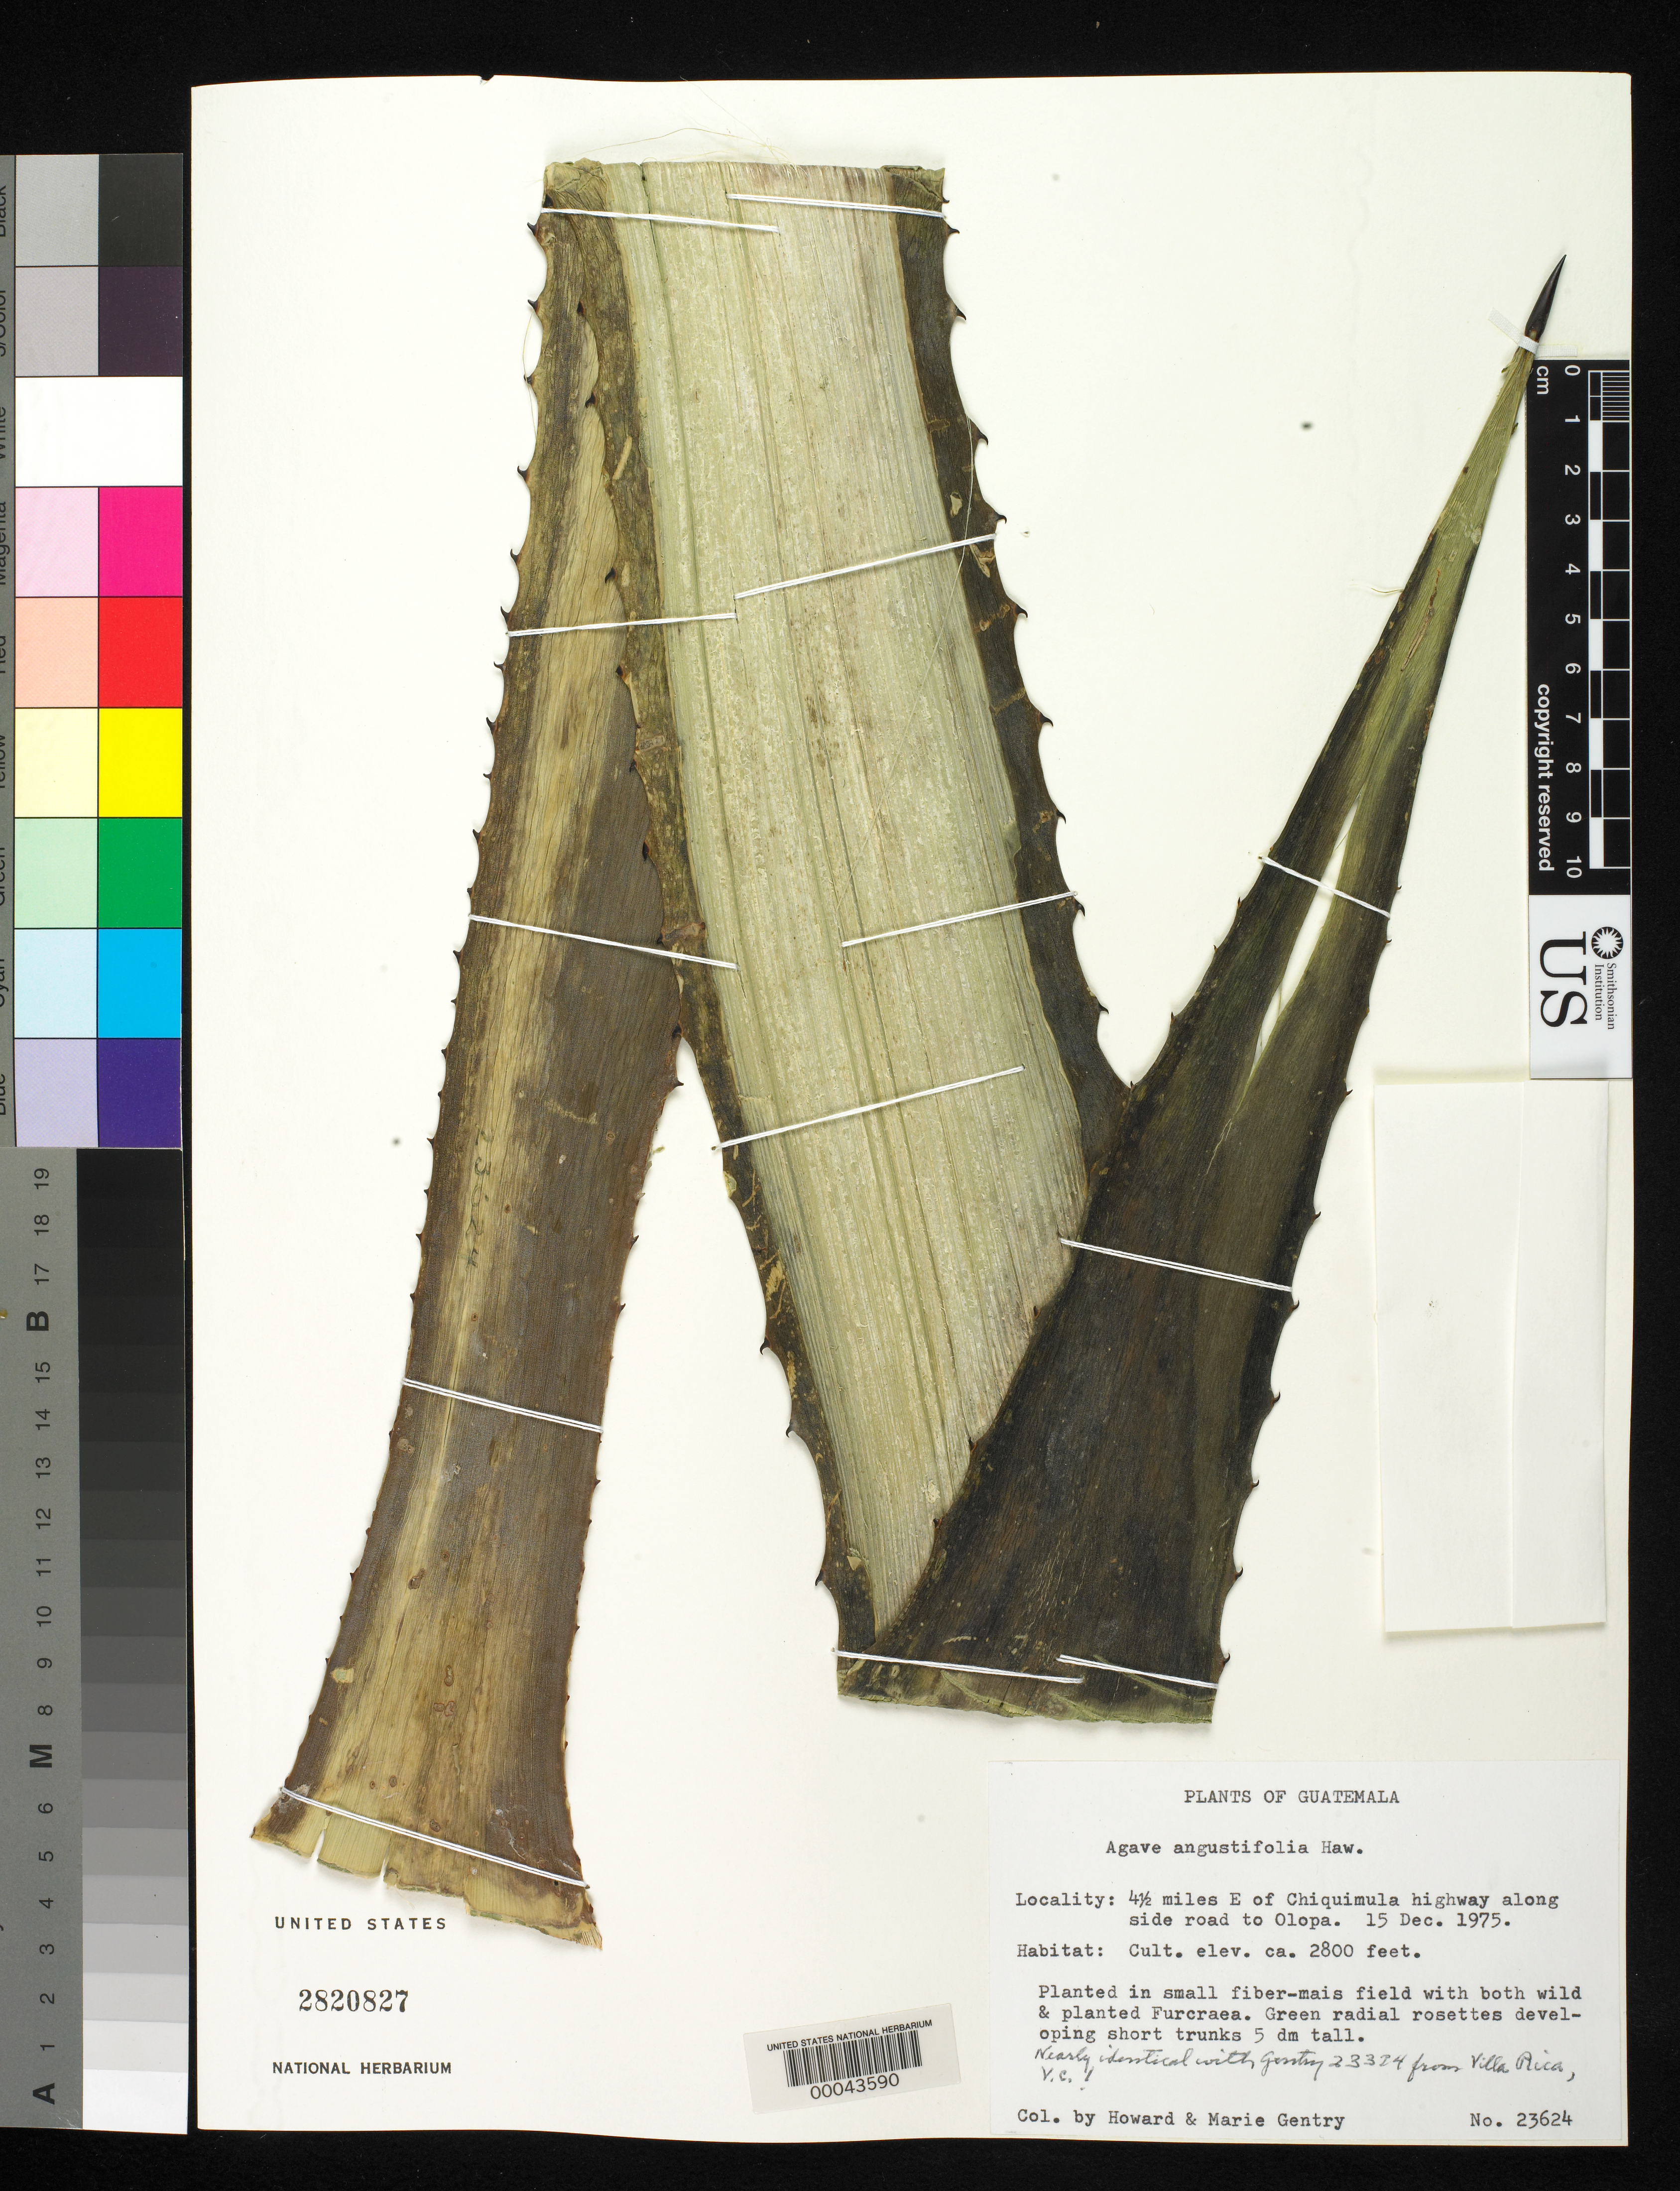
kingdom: Plantae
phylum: Tracheophyta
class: Liliopsida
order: Asparagales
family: Asparagaceae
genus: Agave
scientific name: Agave angustifolia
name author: Haw.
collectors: H. S. Gentry & M. Gentry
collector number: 23624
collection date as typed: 15 Dec 1975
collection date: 1975-12-15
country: Guatemala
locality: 4 1/2 mi E of Chiquimula highway along side road to olopa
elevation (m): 853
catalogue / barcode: US 2820827